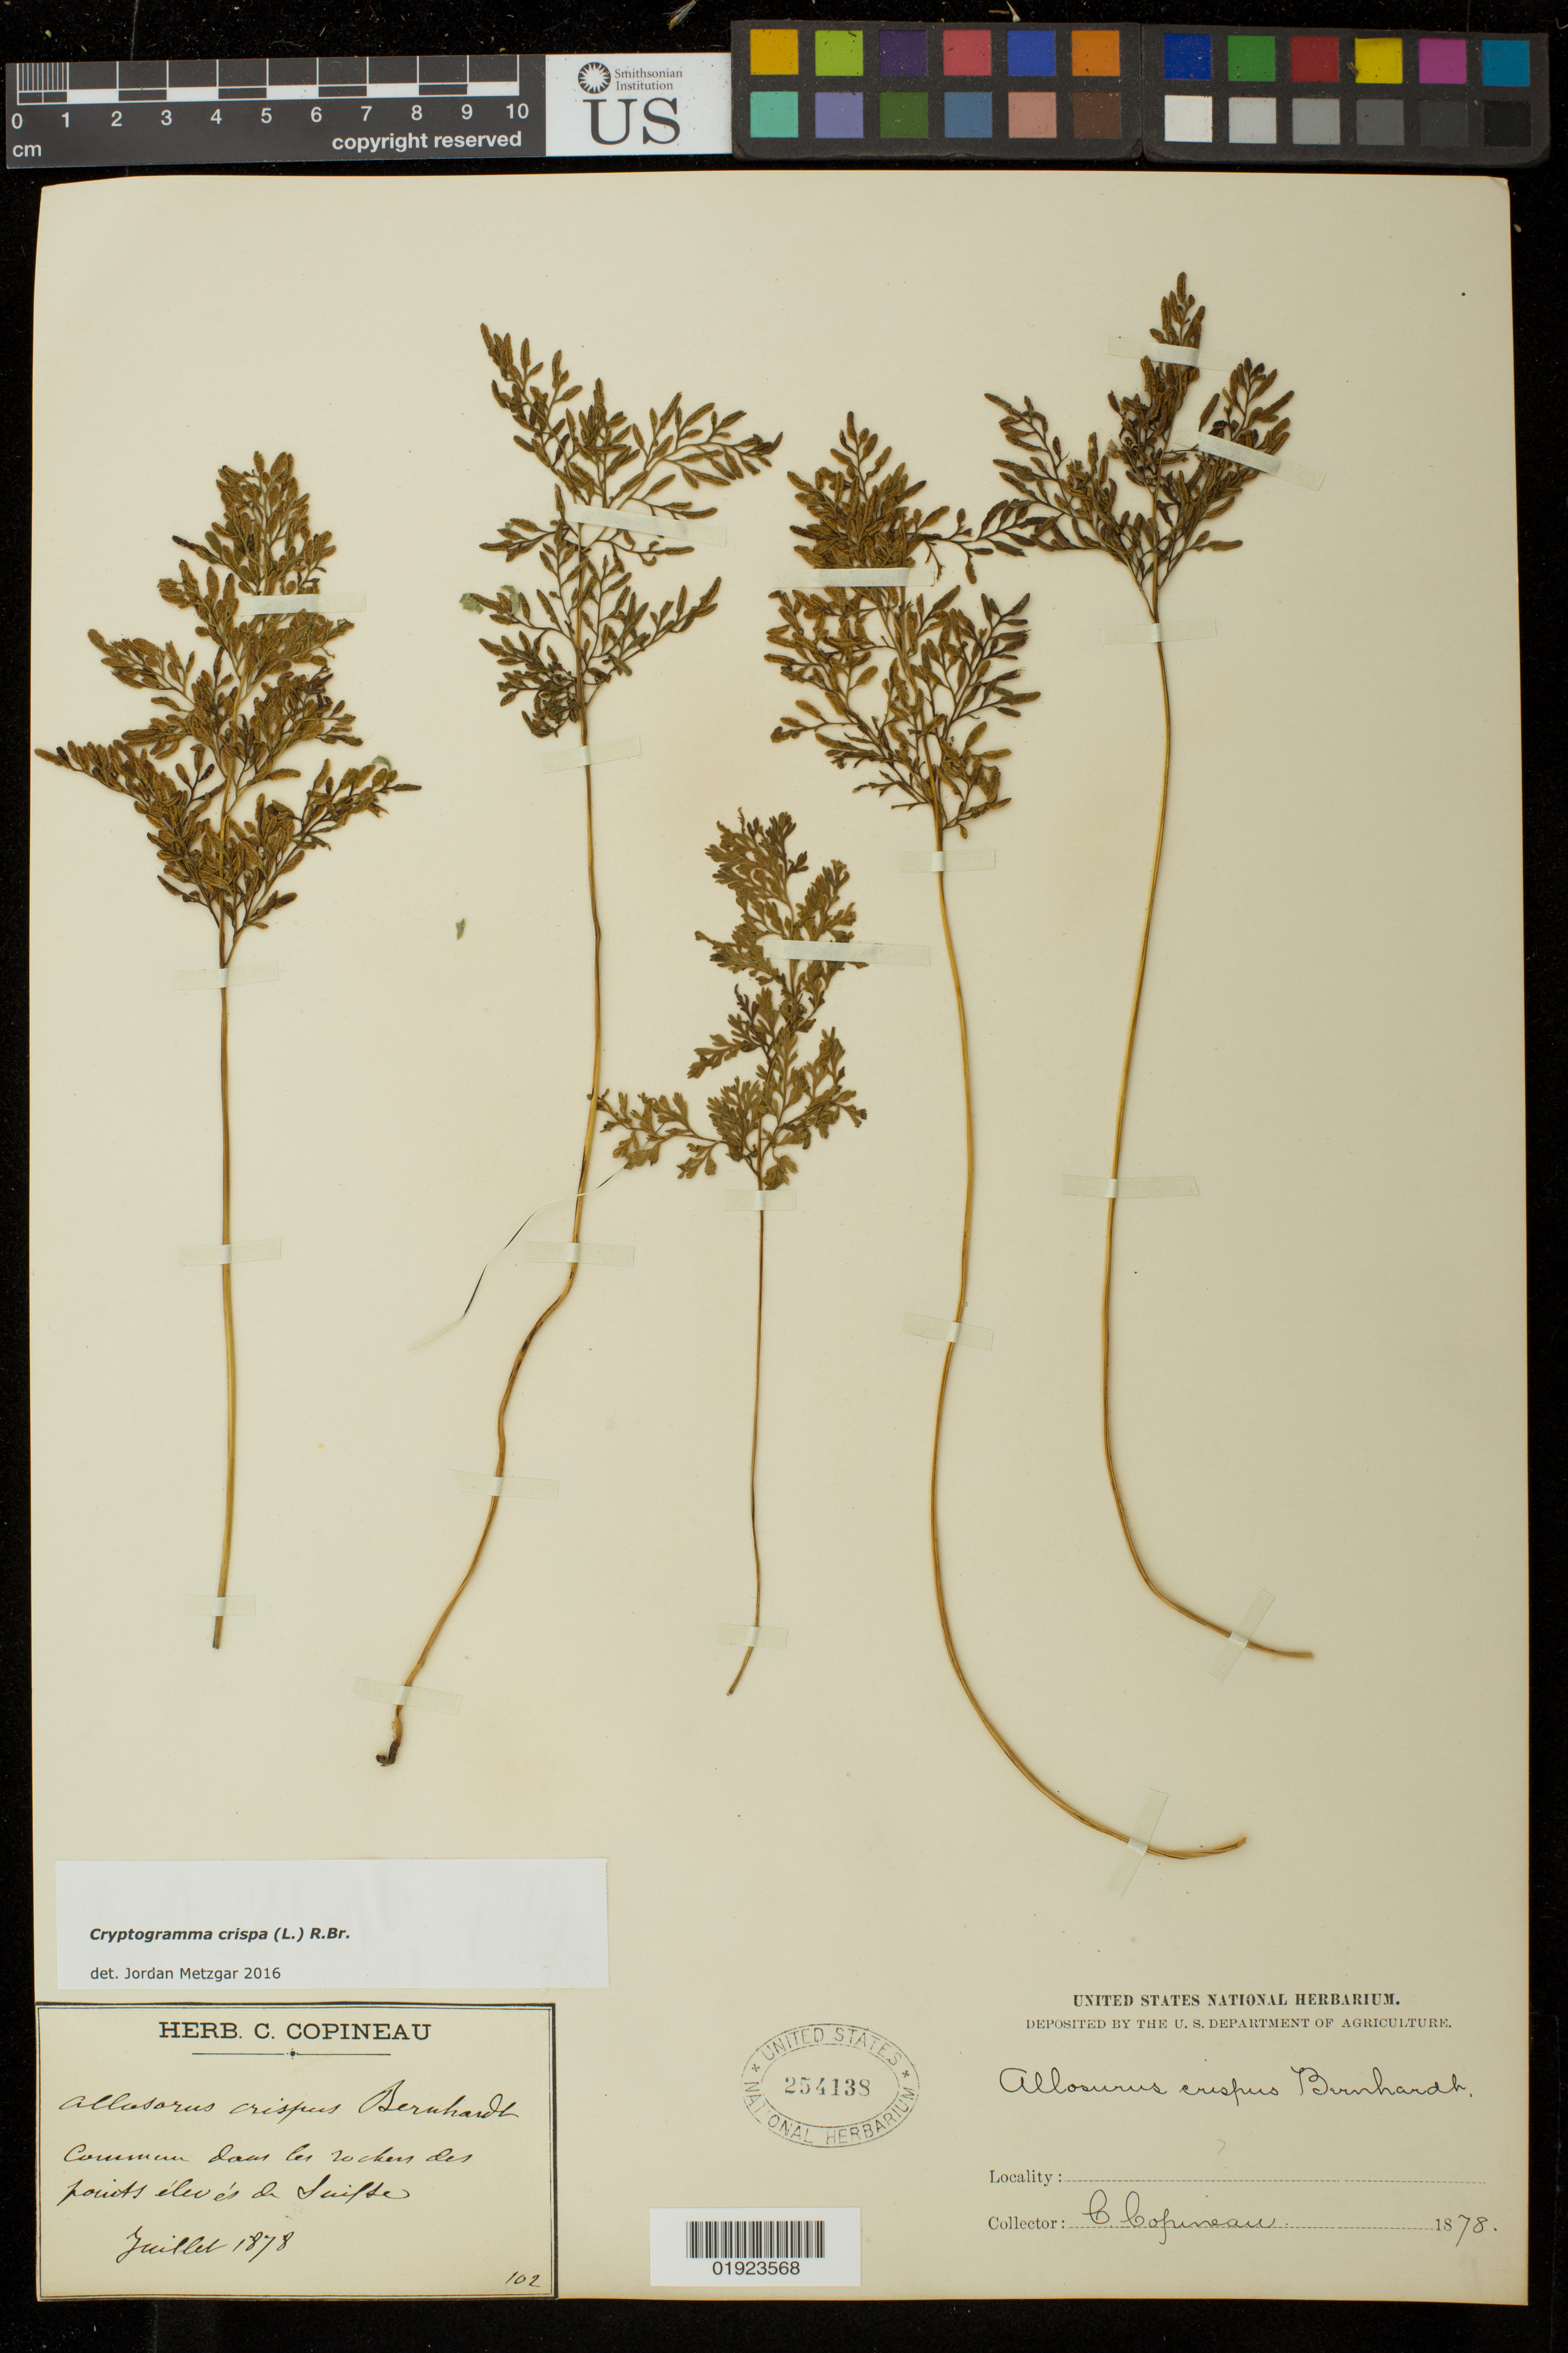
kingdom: Plantae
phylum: Tracheophyta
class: Polypodiopsida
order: Polypodiales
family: Pteridaceae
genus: Cryptogramma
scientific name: Cryptogramma crispa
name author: Fernald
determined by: Metzgar, Jordan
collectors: C. Copineau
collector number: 102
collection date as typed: Juillet 1878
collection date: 1878-07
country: France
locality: fouitt eleves de Suisse(?)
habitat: common dans les rochers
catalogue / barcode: US 254138